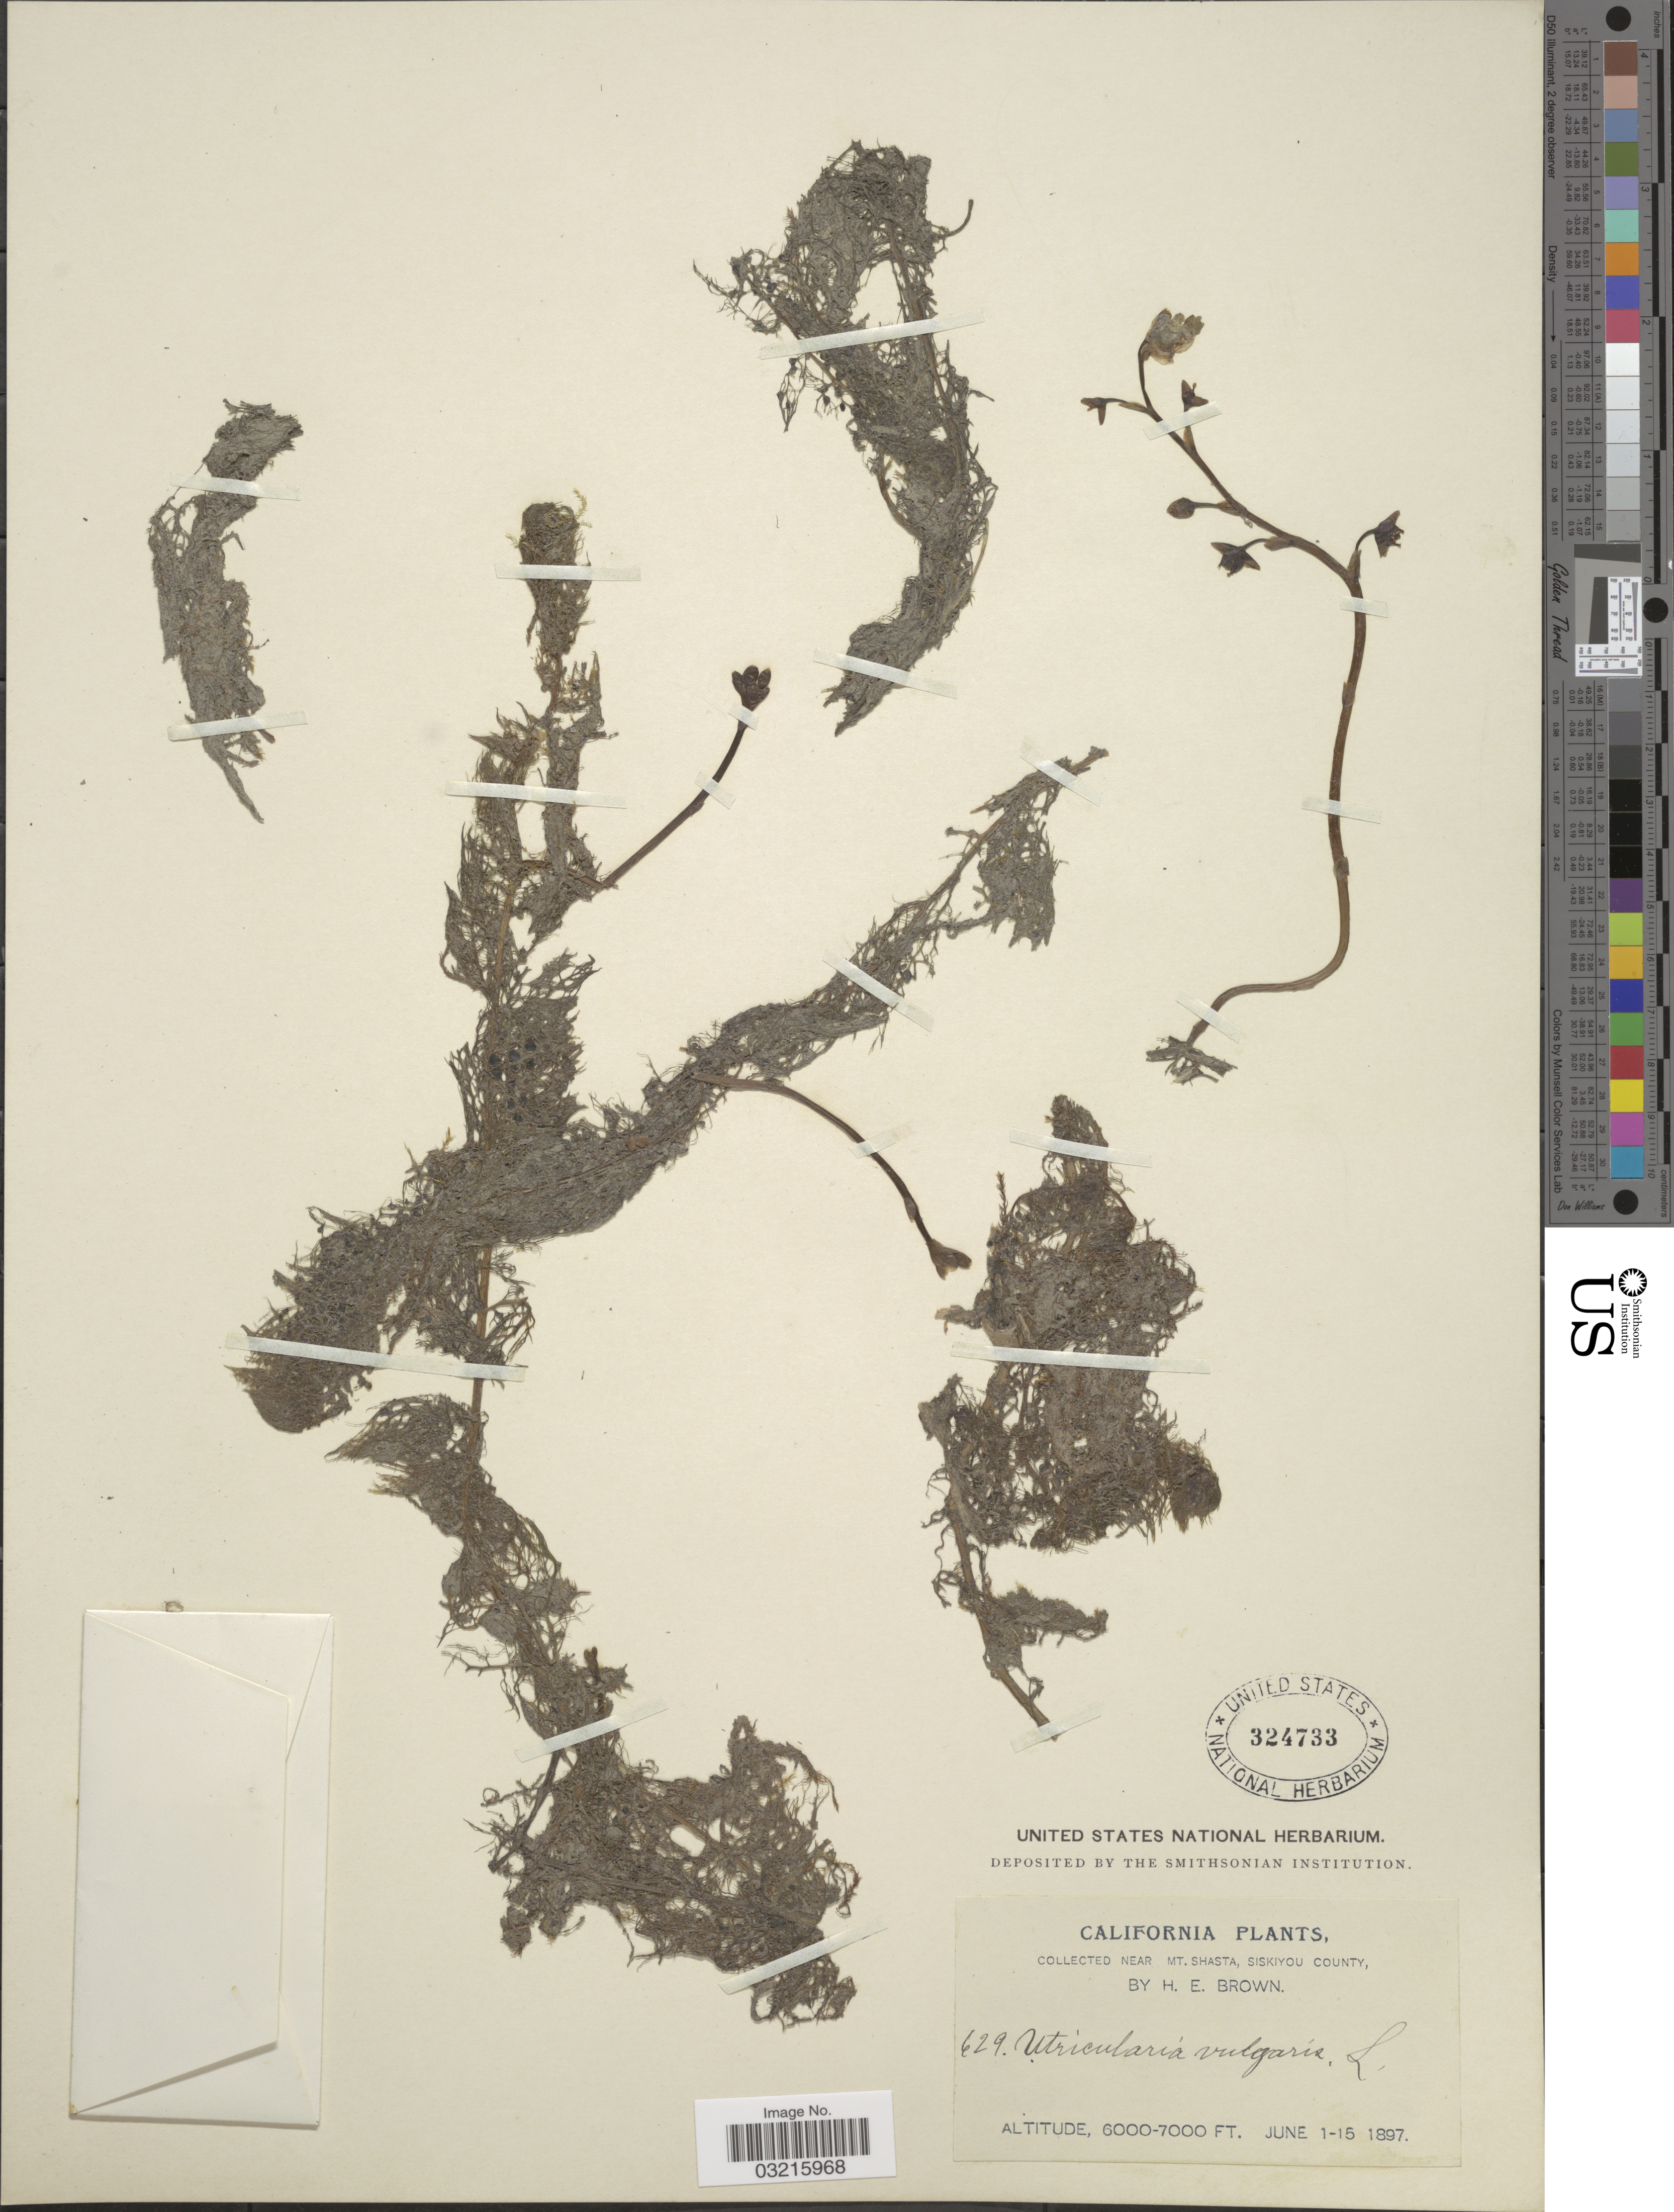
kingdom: Plantae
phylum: Tracheophyta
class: Magnoliopsida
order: Lamiales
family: Lentibulariaceae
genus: Utricularia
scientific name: Utricularia vulgaris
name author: L.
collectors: H. E. Brown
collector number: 629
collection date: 1897-06-01/1897-06-15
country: United States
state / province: California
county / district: Siskiyou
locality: Near Mt. Shasta, Siskiyou County.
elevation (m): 1829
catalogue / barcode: US 324733